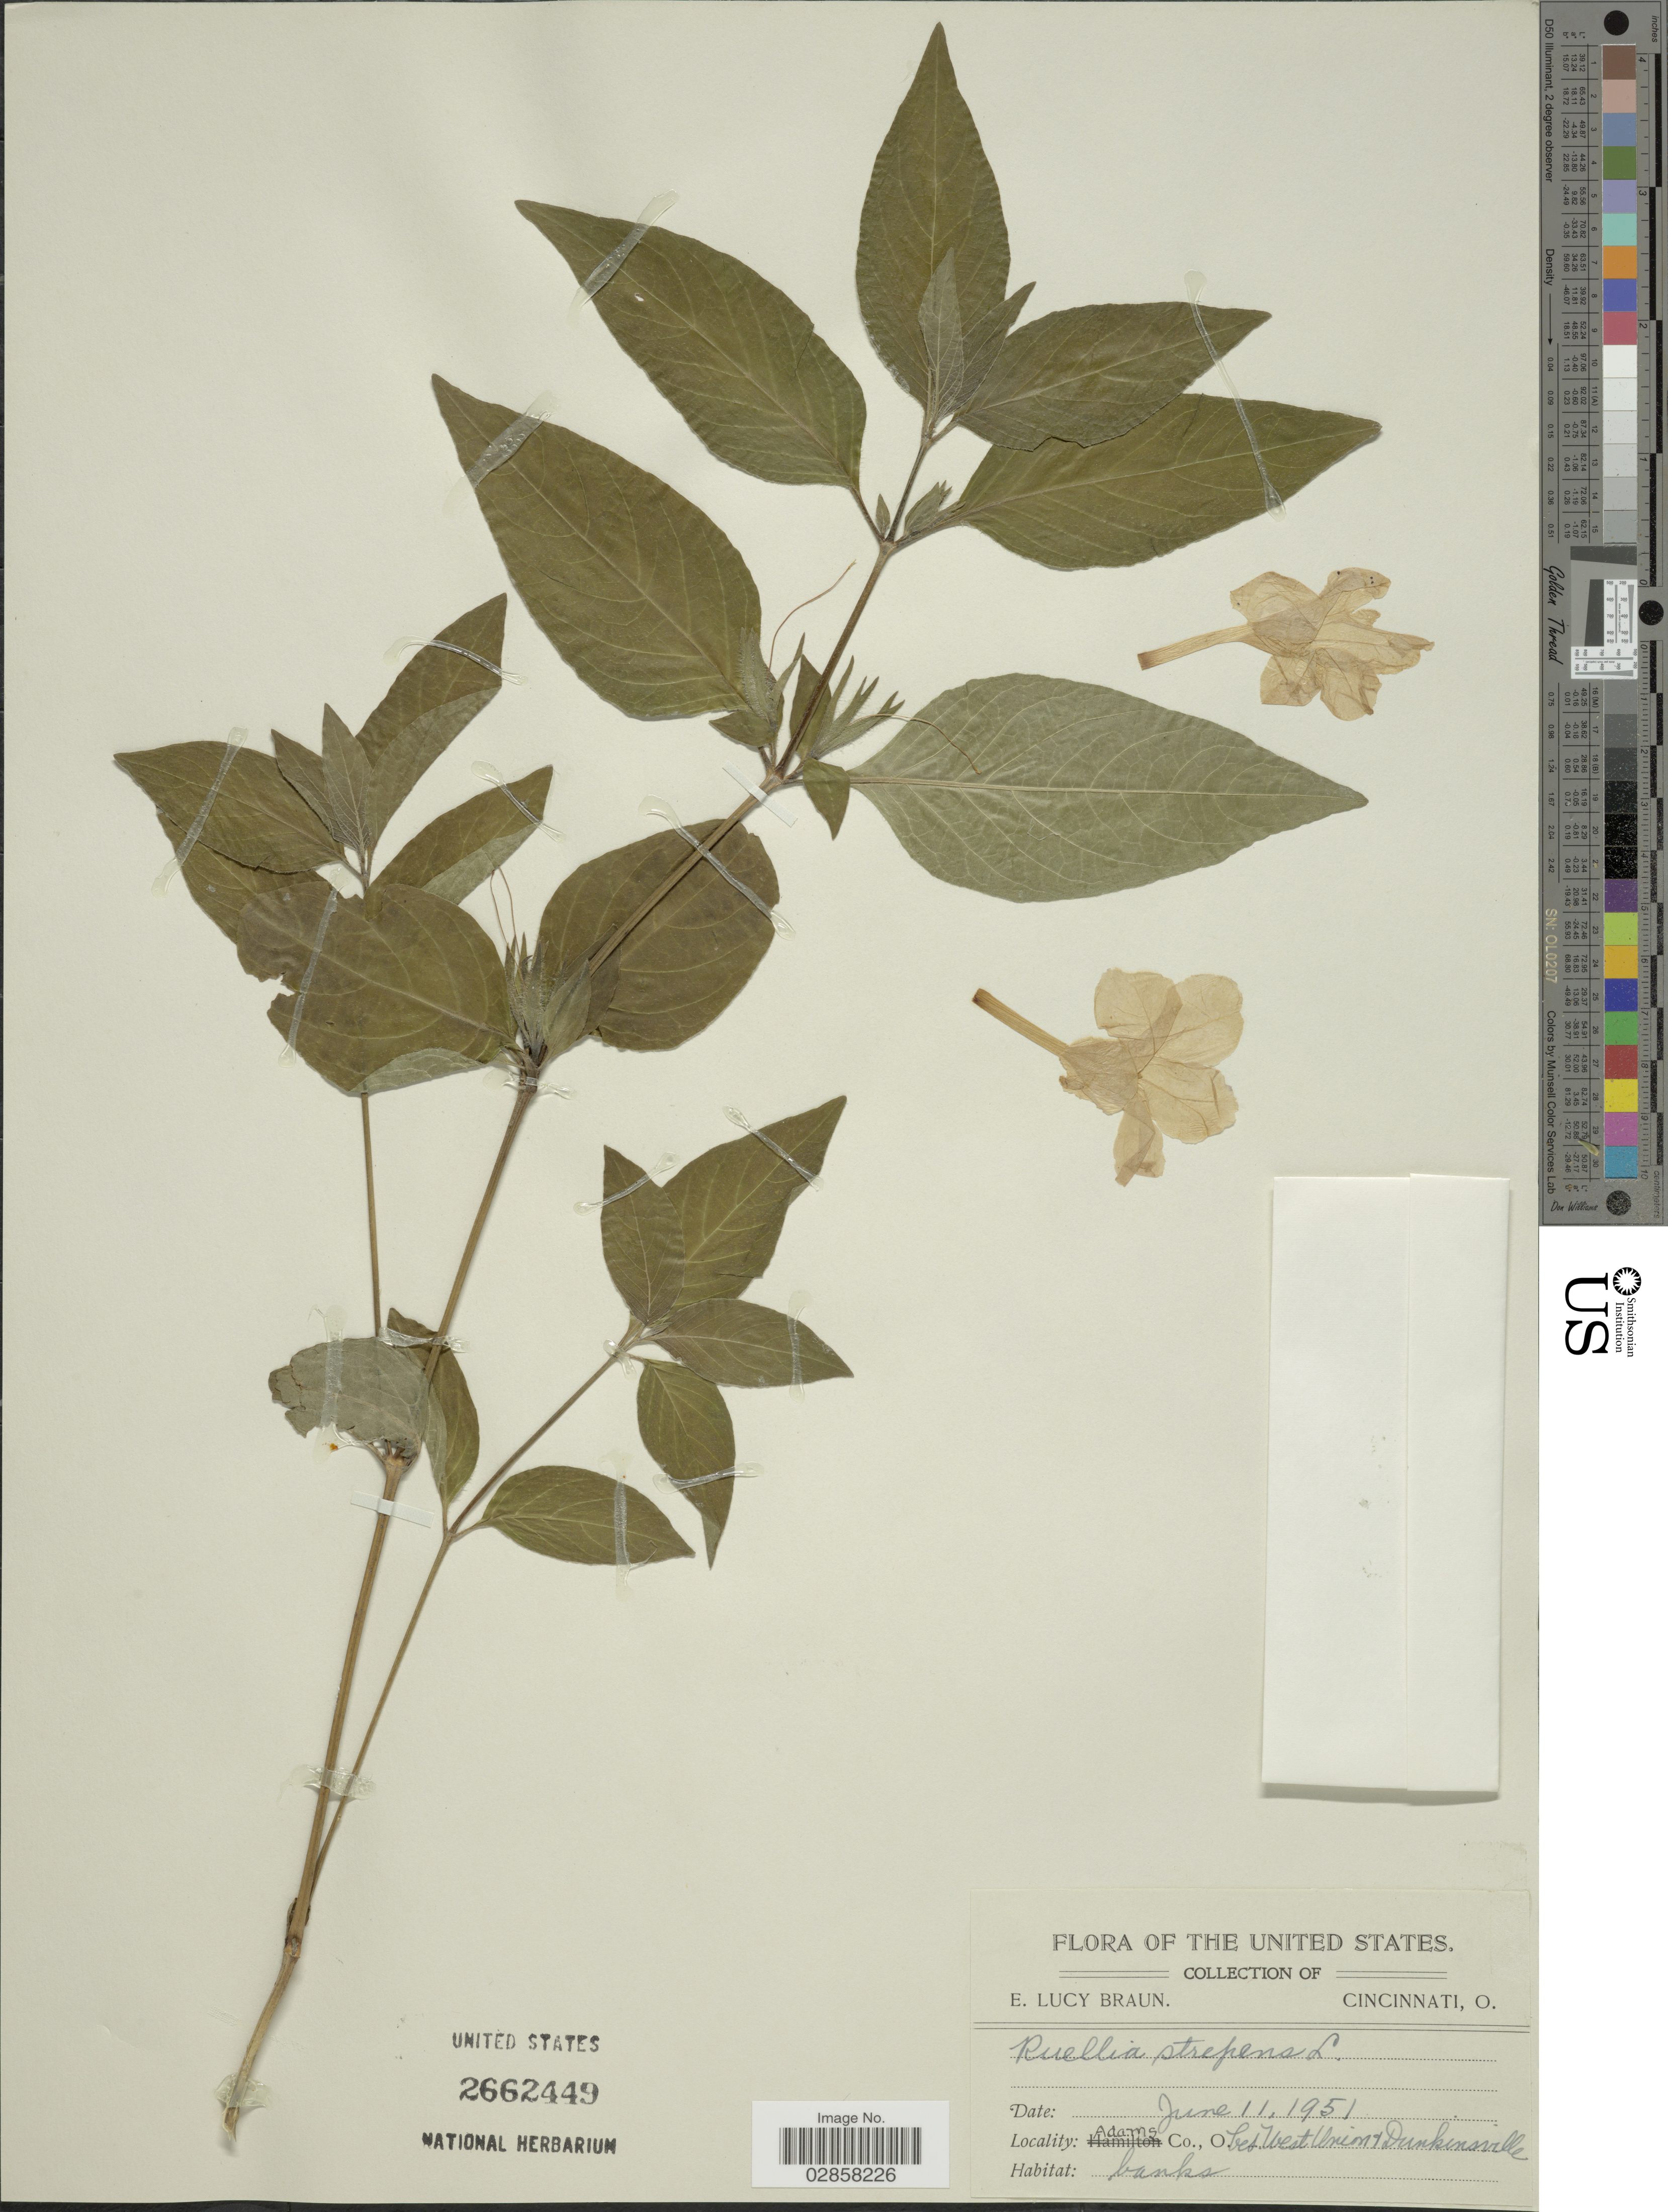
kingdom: Plantae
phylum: Tracheophyta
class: Magnoliopsida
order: Lamiales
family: Acanthaceae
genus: Ruellia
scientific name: Ruellia strepens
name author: L.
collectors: E. L. Braun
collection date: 1951-06-11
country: United States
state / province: Ohio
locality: Adams Co., O. Bet. West Union & Dunkinsville.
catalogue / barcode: US 2662449